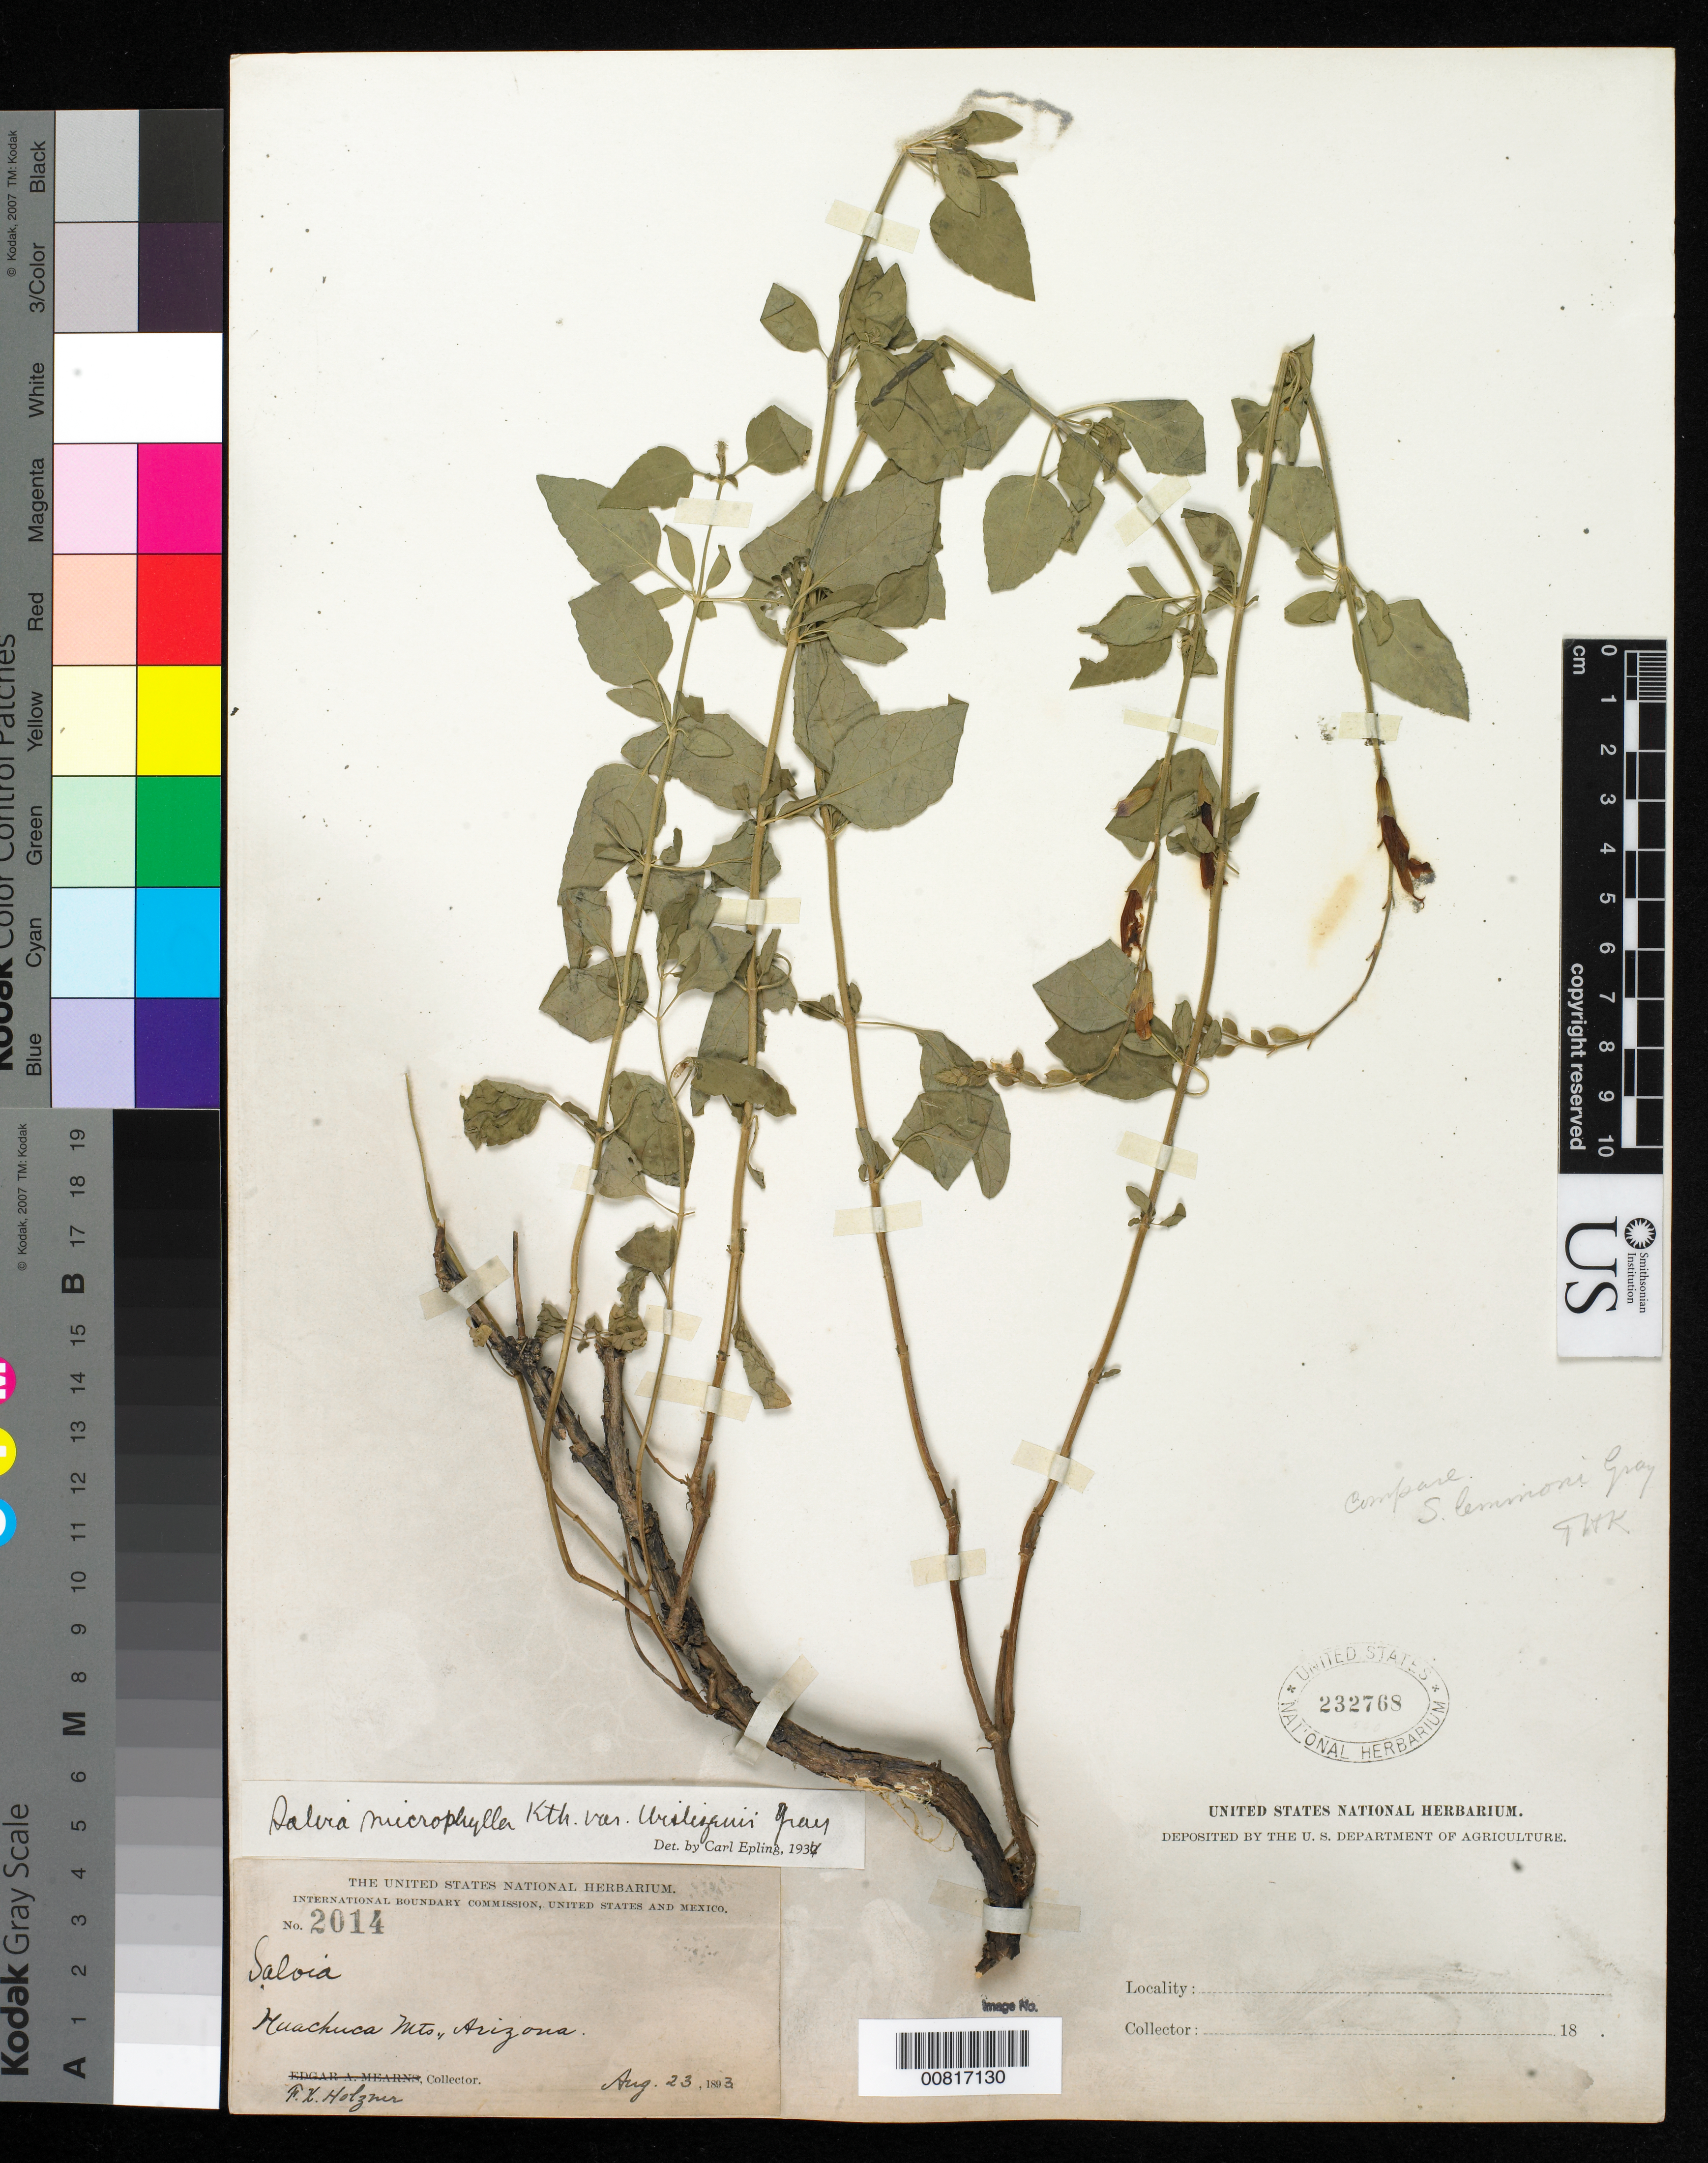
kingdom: Plantae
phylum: Tracheophyta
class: Magnoliopsida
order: Lamiales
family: Lamiaceae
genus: Salvia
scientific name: Salvia microphylla var. wislizeni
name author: A. Gray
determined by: Epling, C. C.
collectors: F. X. Holzner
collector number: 2014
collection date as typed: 23 Aug 1893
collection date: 1893-08-23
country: United States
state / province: Arizona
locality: Huachuca Mts.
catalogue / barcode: US 232768